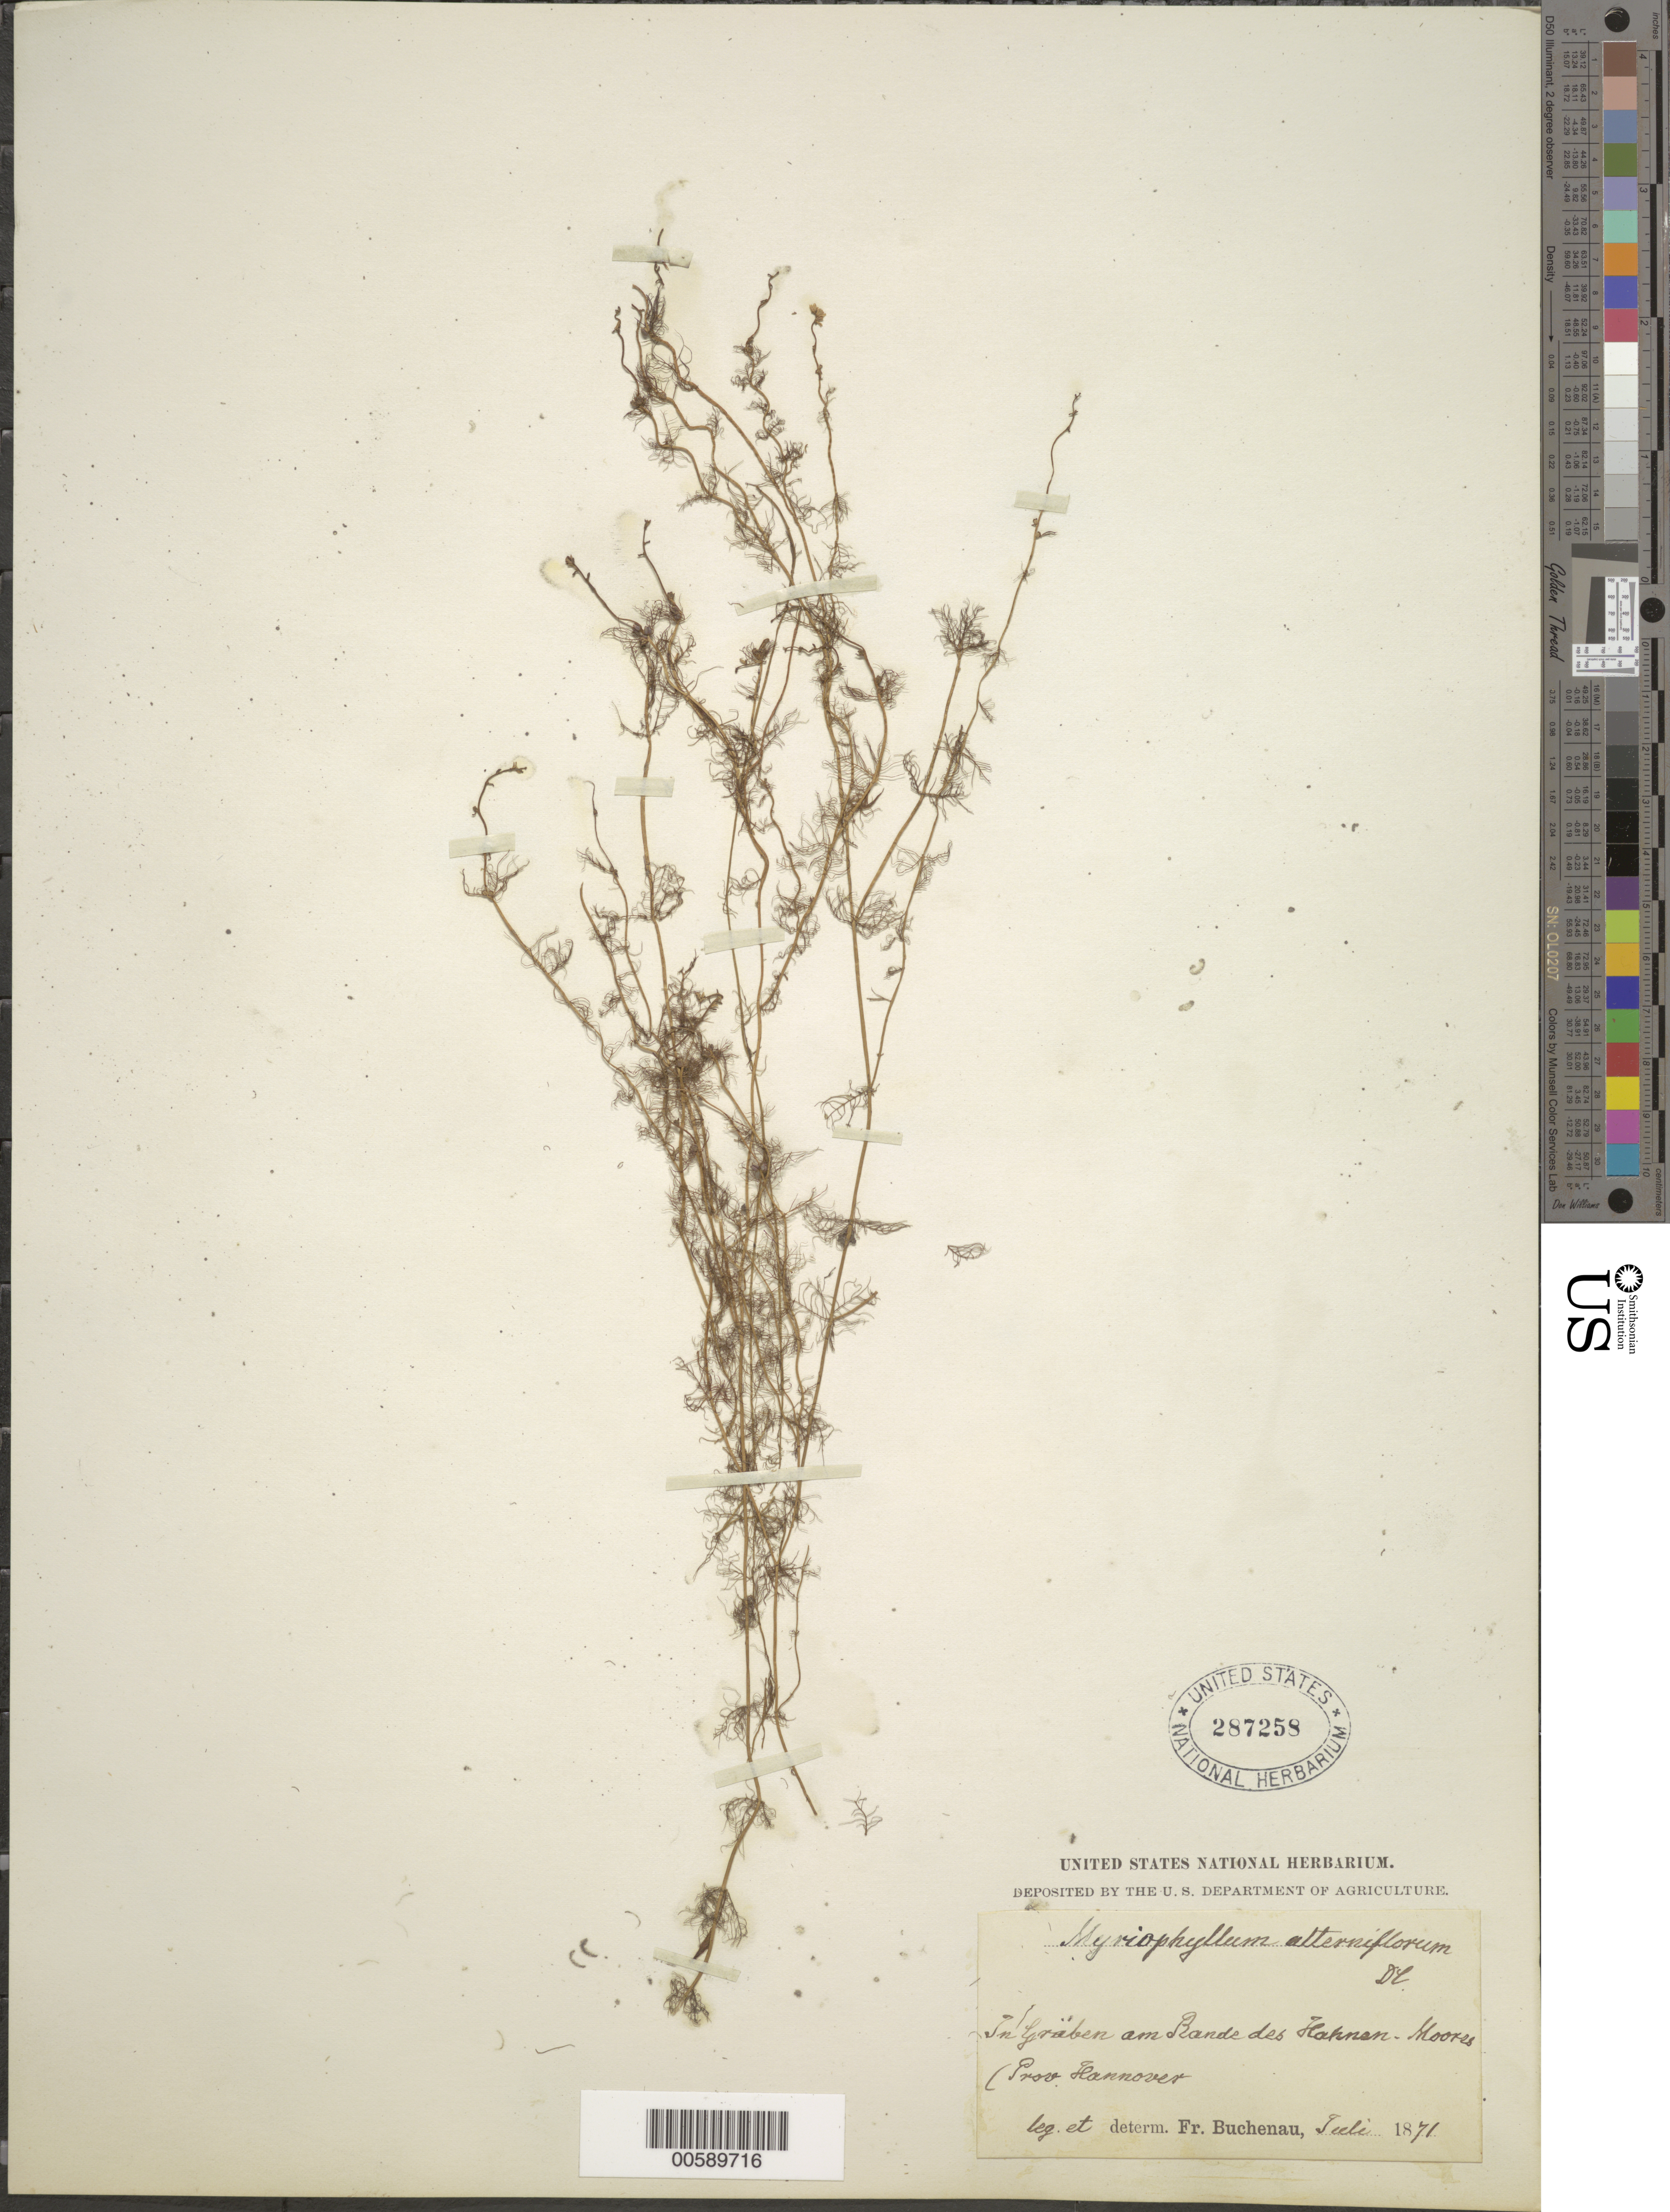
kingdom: Plantae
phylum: Tracheophyta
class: Magnoliopsida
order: Saxifragales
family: Haloragaceae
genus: Myriophyllum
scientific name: Myriophyllum alterniflorum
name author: DC.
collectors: F. Buchenau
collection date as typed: Jul 1871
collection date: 1871-07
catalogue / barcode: US 287258